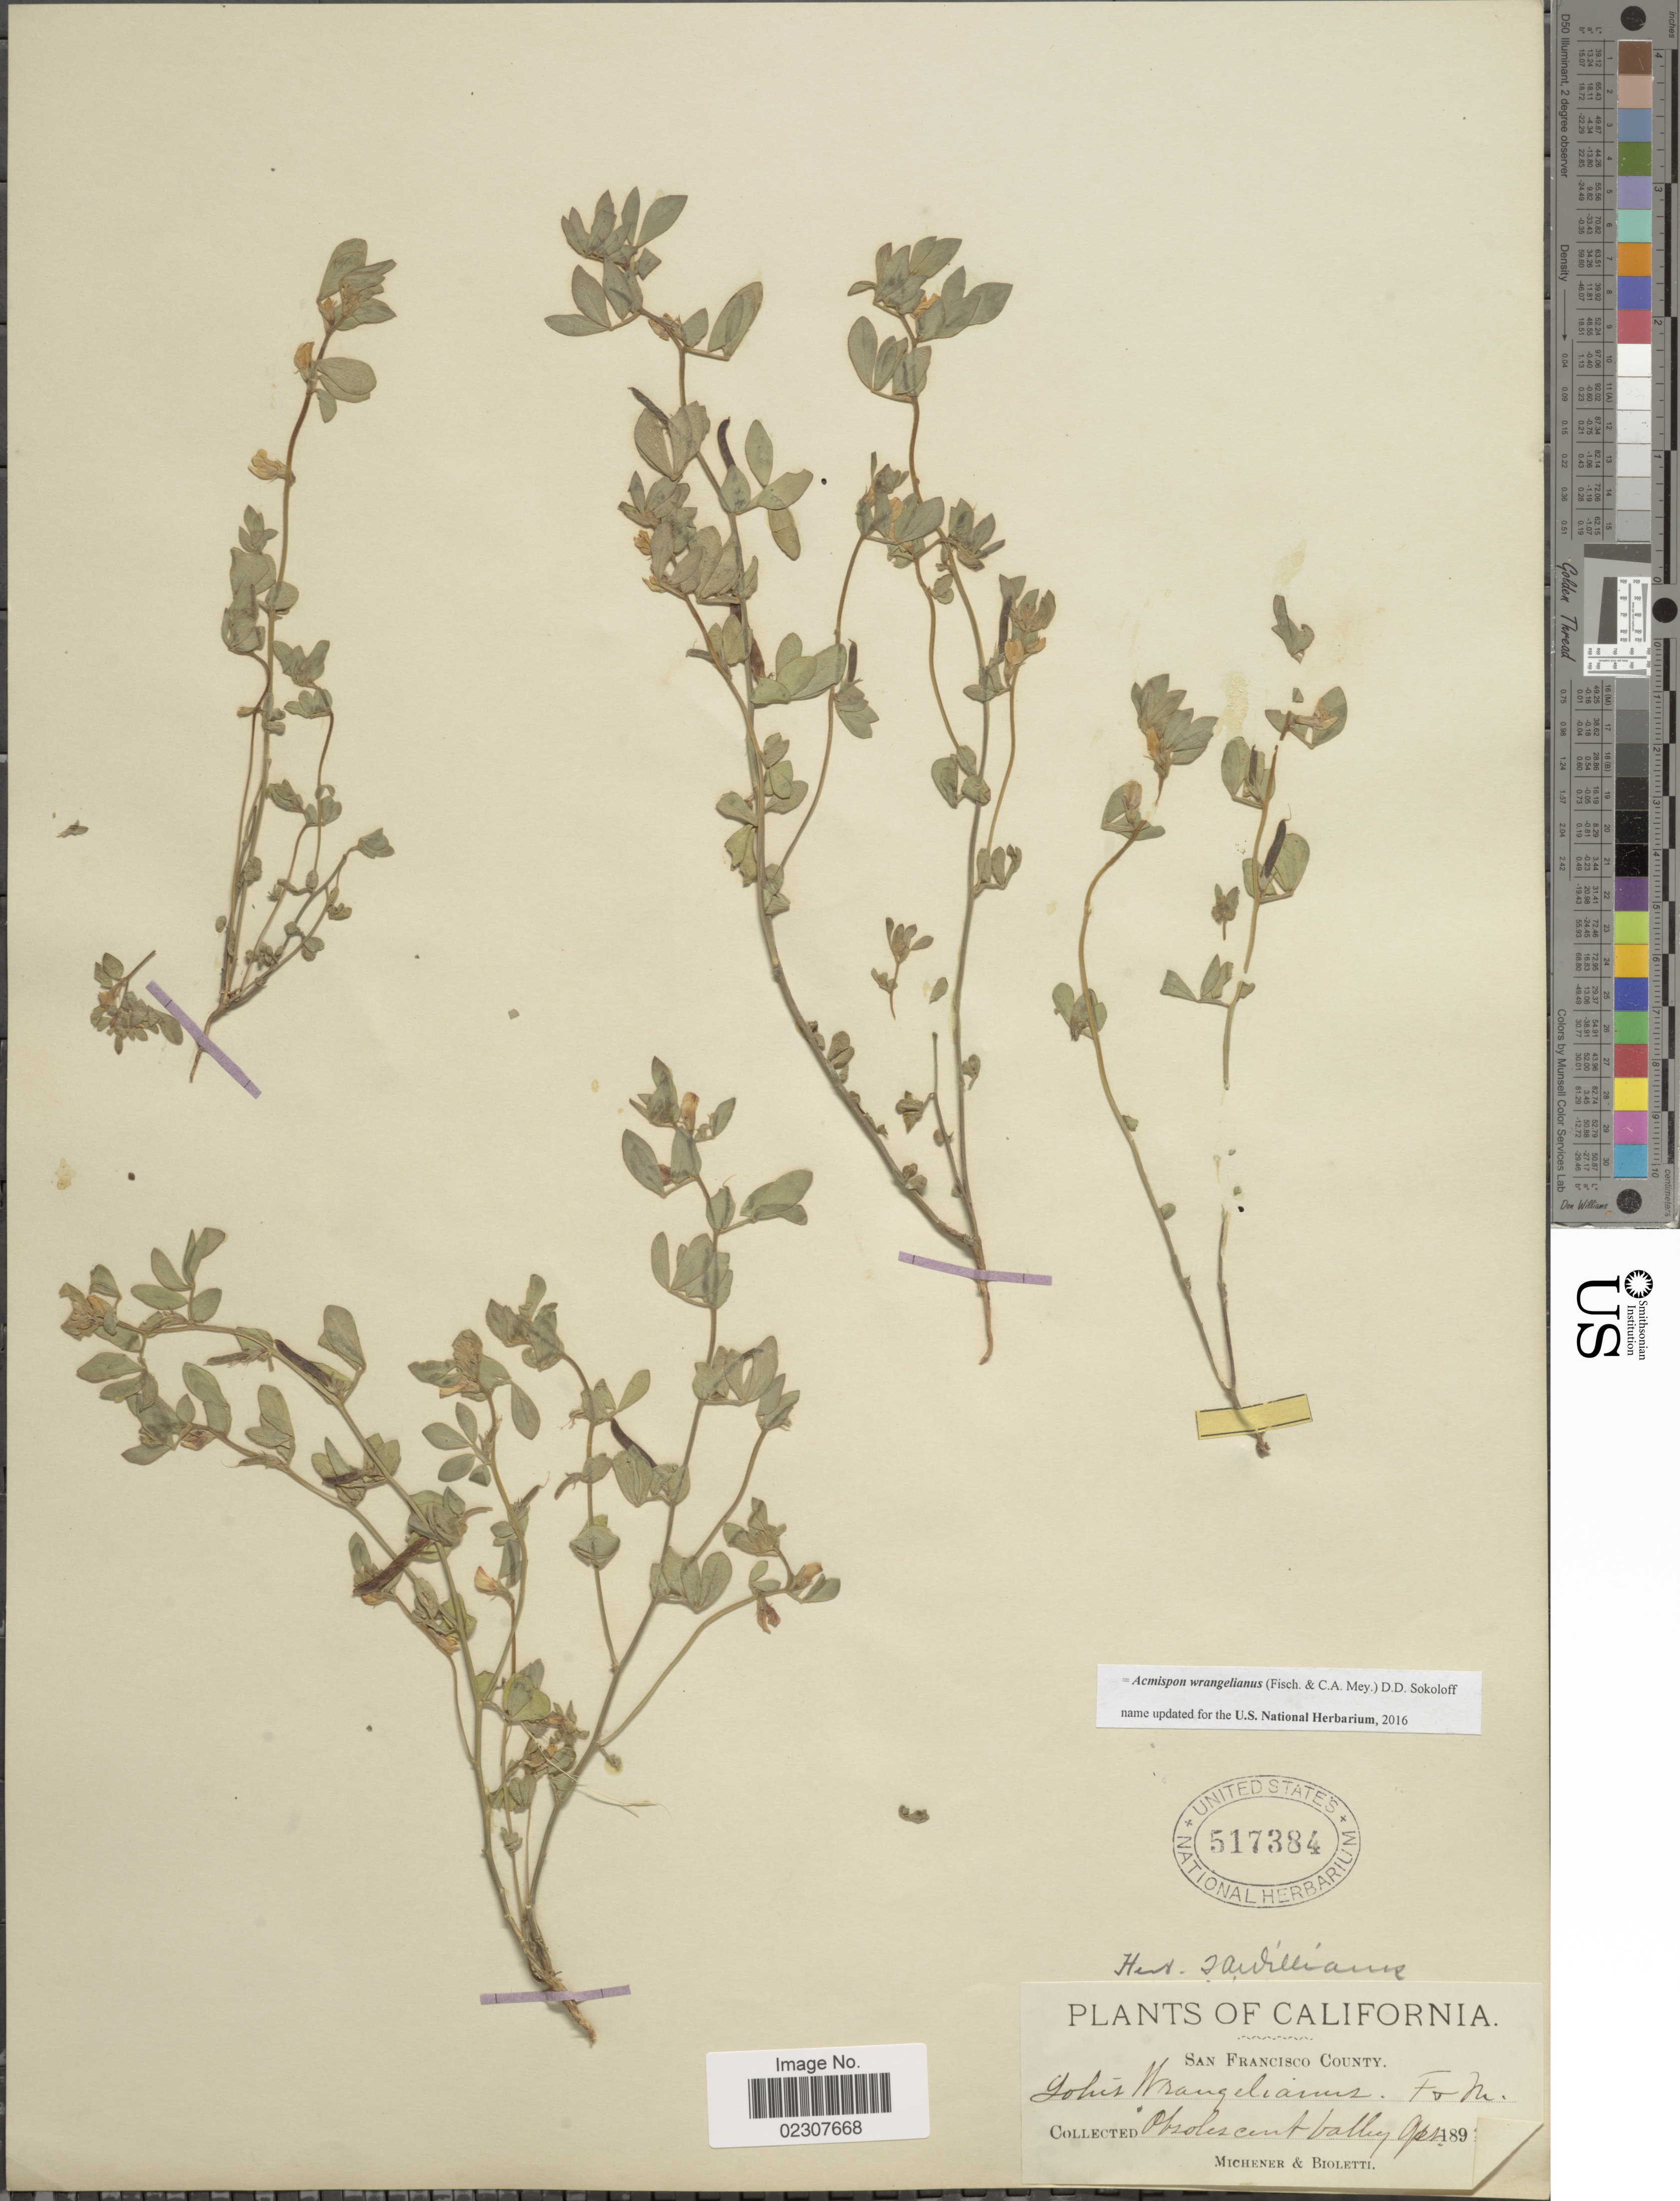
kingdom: Plantae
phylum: Tracheophyta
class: Magnoliopsida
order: Fabales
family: Fabaceae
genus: Acmispon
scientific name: Acmispon wrangelianus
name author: (Fisch. & C.A. Mey.) D.D. Sokoloff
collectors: -. Michener & -- Bioletti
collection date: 1893-04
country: United States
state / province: California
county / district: San Francisco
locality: San Francisco County, Onsolescent Valley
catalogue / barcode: US 517384